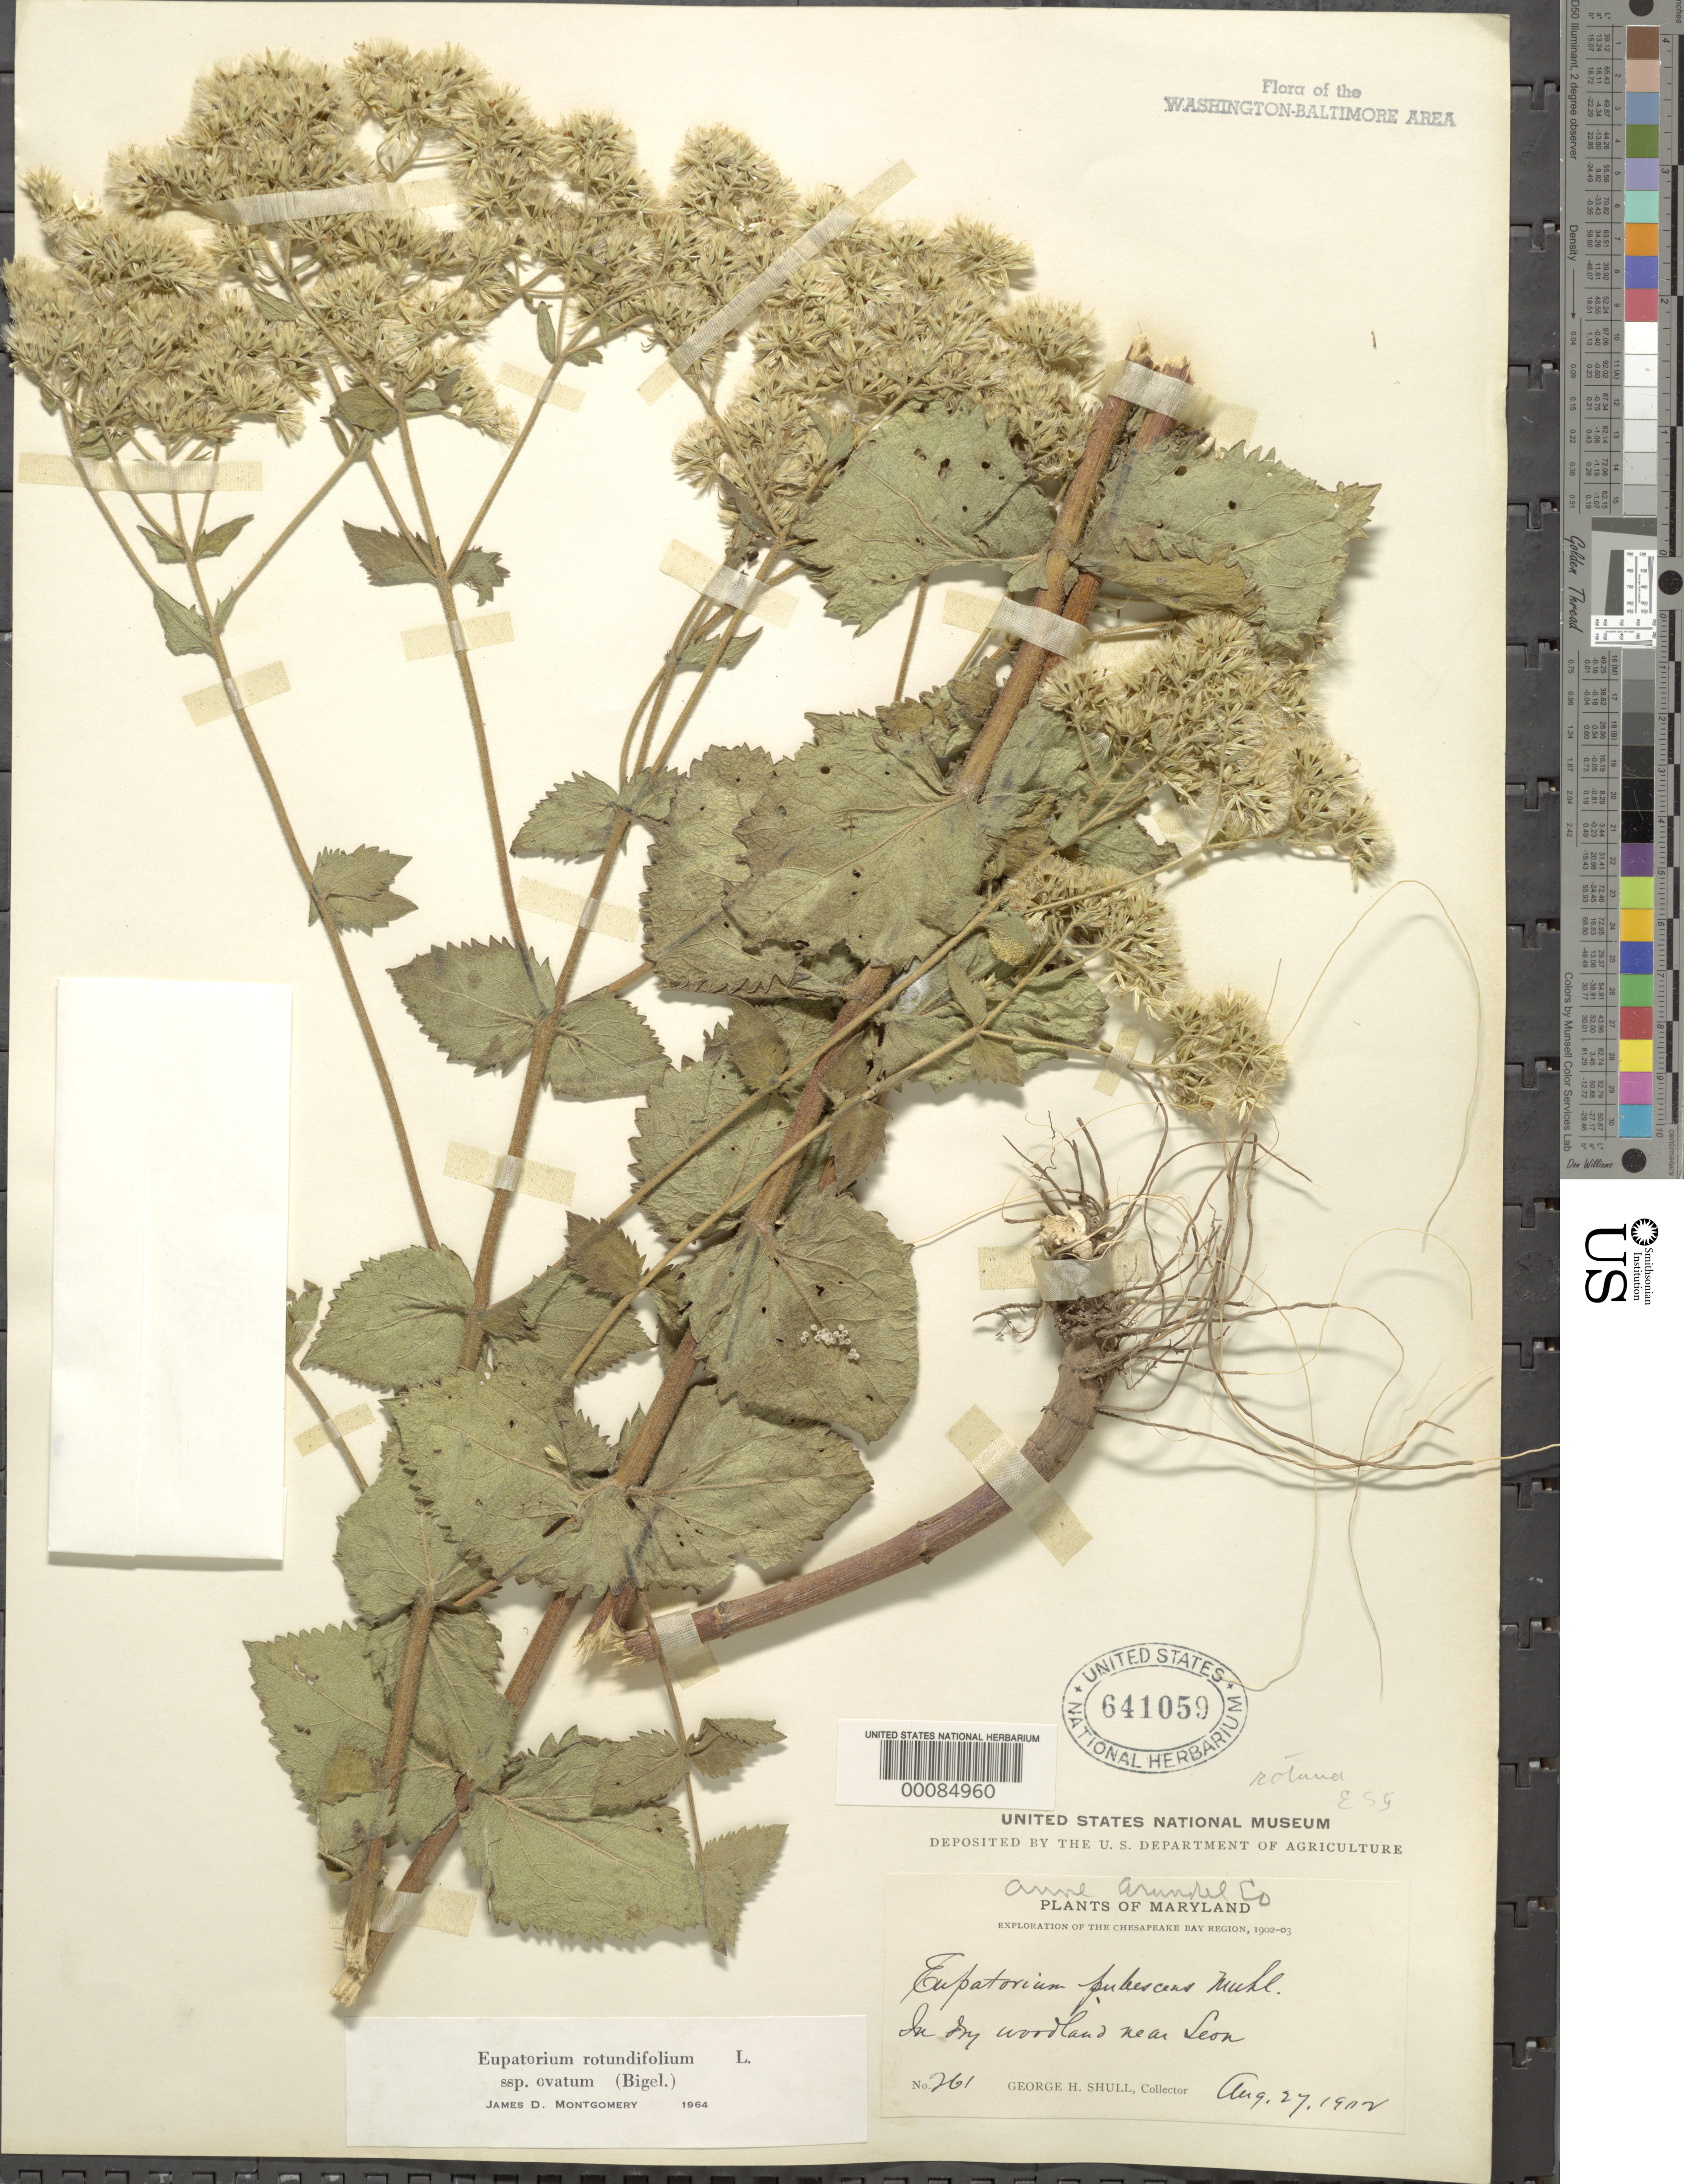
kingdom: Plantae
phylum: Tracheophyta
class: Magnoliopsida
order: Asterales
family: Asteraceae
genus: Eupatorium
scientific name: Eupatorium rotundifolium var. ovatum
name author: (Bigelow) J.D. Montgom. & Fairbrothers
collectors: G. H. Shull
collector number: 261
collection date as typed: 27 Aug 1902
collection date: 1902-08-27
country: United States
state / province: Maryland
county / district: Anne Arundel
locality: Leon vicinity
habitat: Dry woodland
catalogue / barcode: US 641059